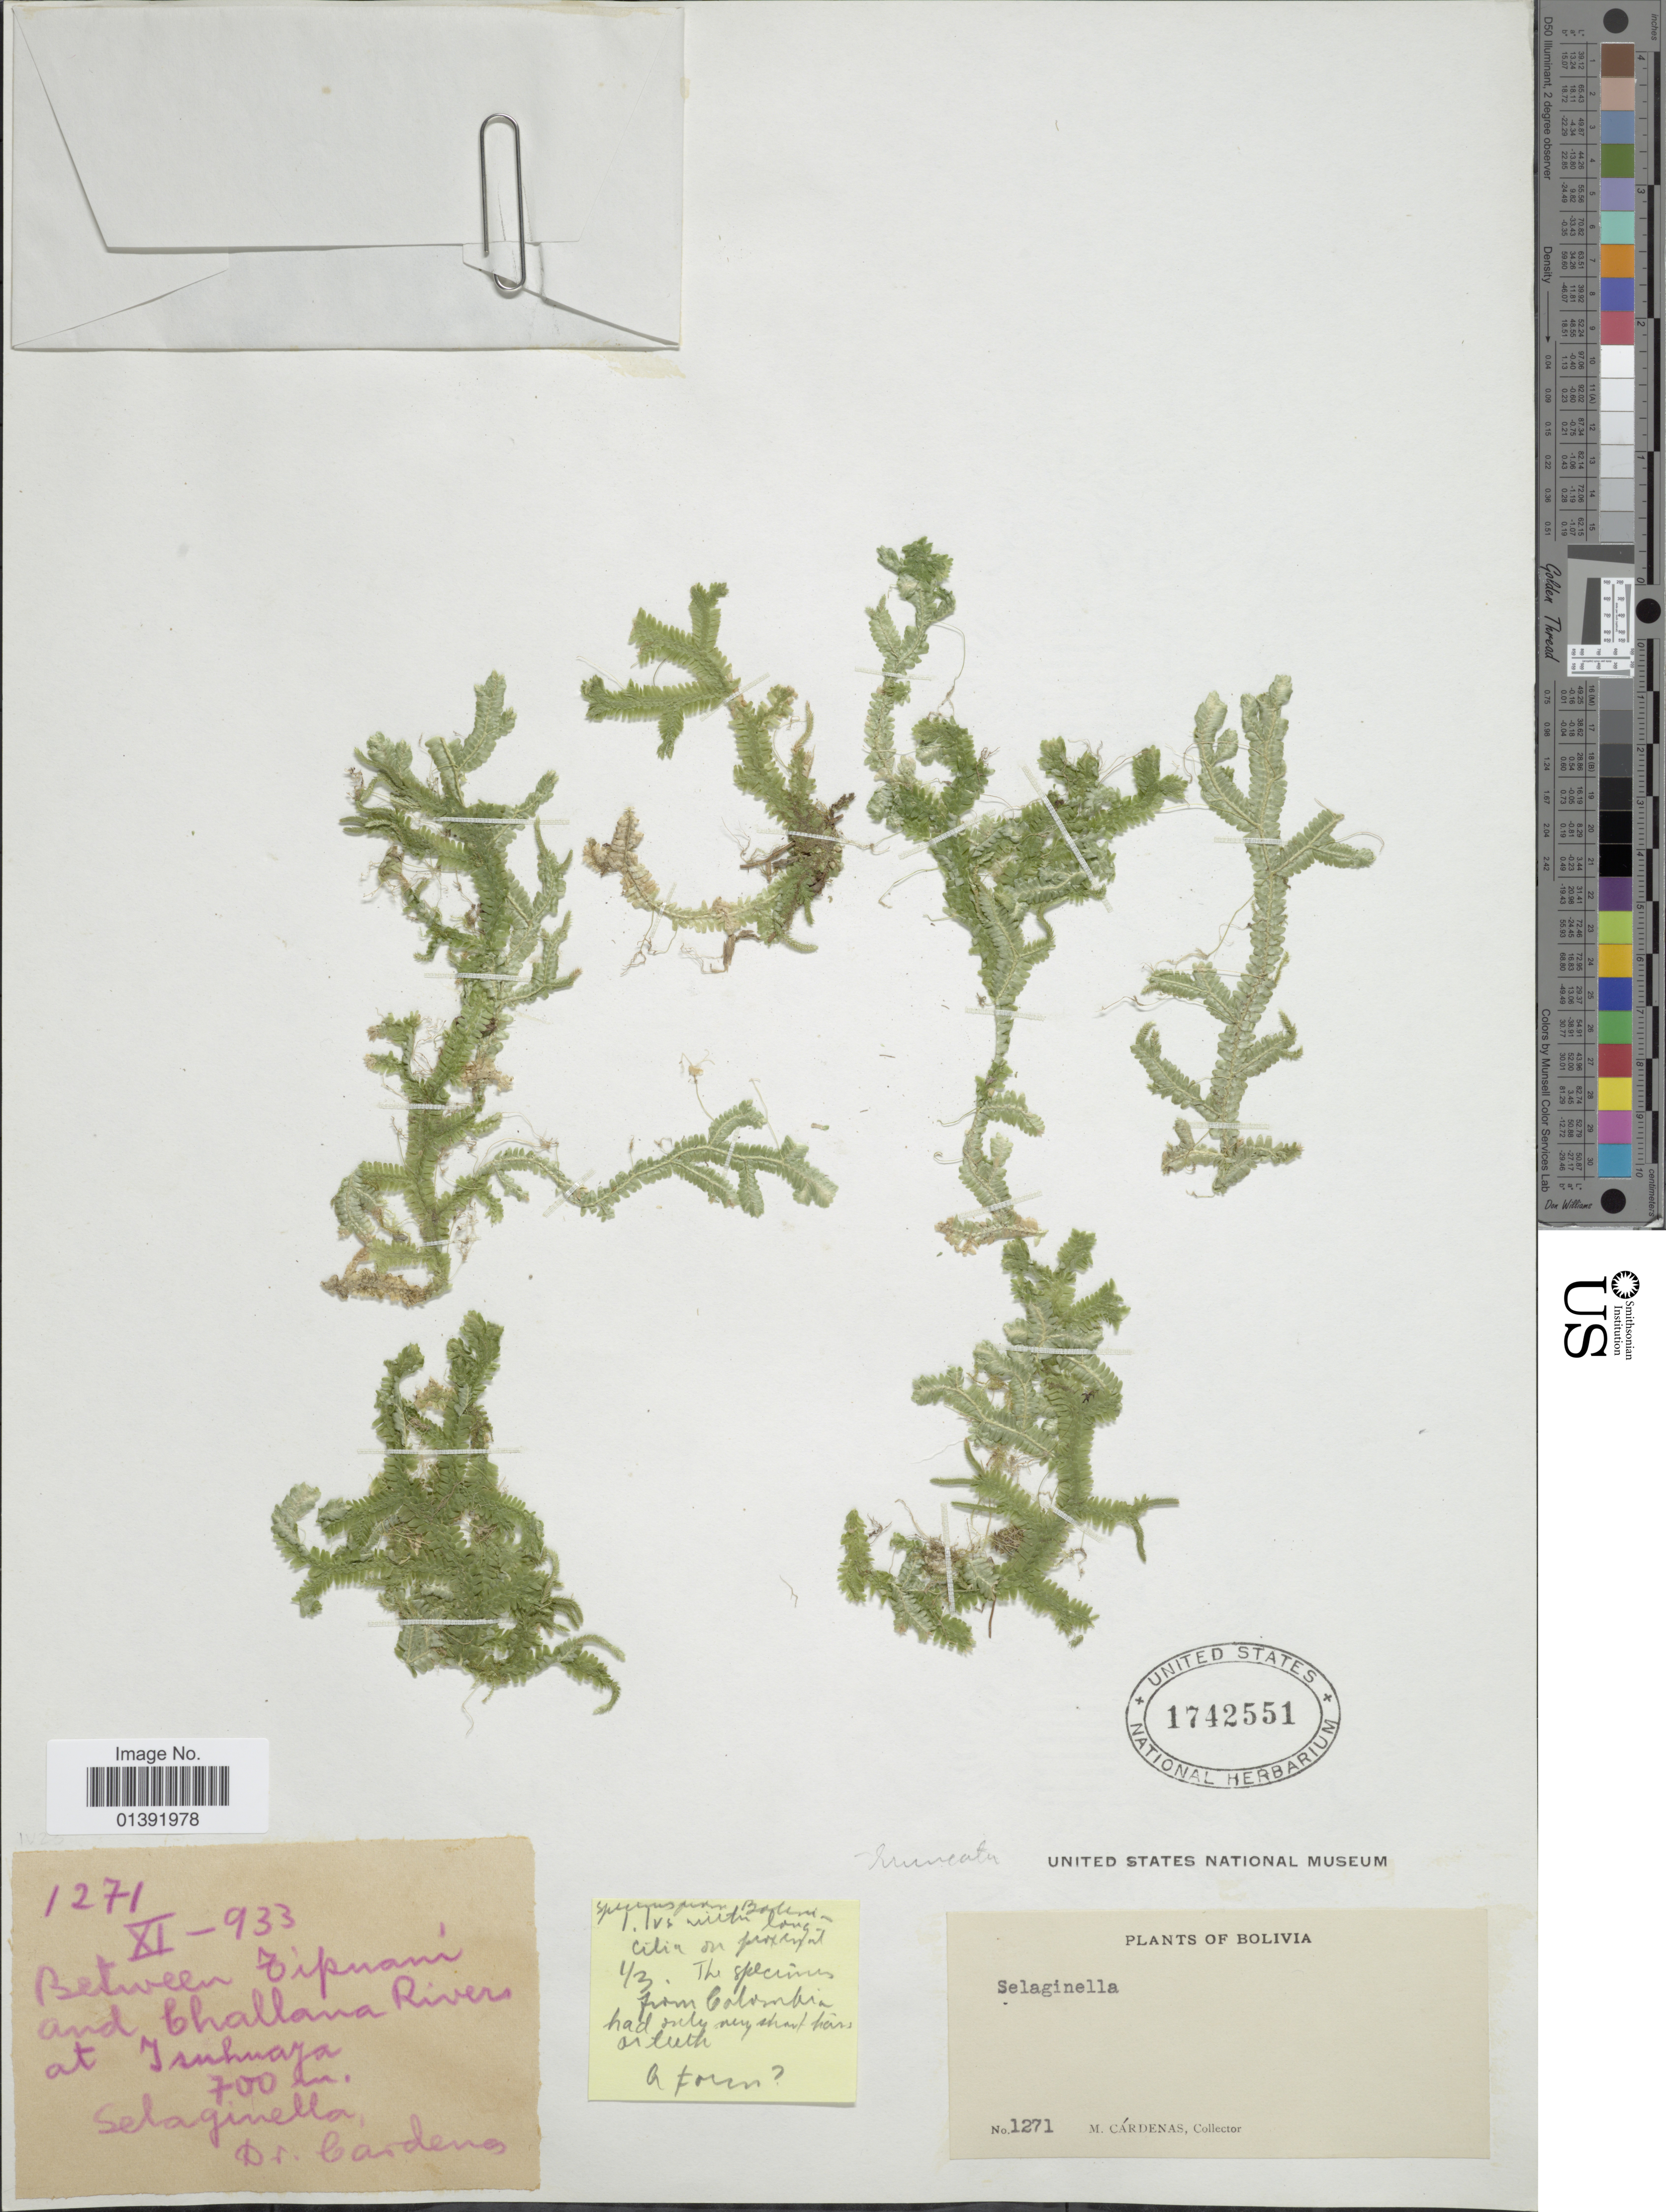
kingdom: Plantae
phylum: Tracheophyta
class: Lycopodiopsida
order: Selaginellales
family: Selaginellaceae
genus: Selaginella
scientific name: Selaginella truncata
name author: H. Karst. ex A. Braun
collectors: M. Cárdenas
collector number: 1271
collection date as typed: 933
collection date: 1933-11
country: Bolivia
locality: Between Tipnani and Challana Rivers at Tusuhuaya.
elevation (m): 700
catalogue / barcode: US 1742551